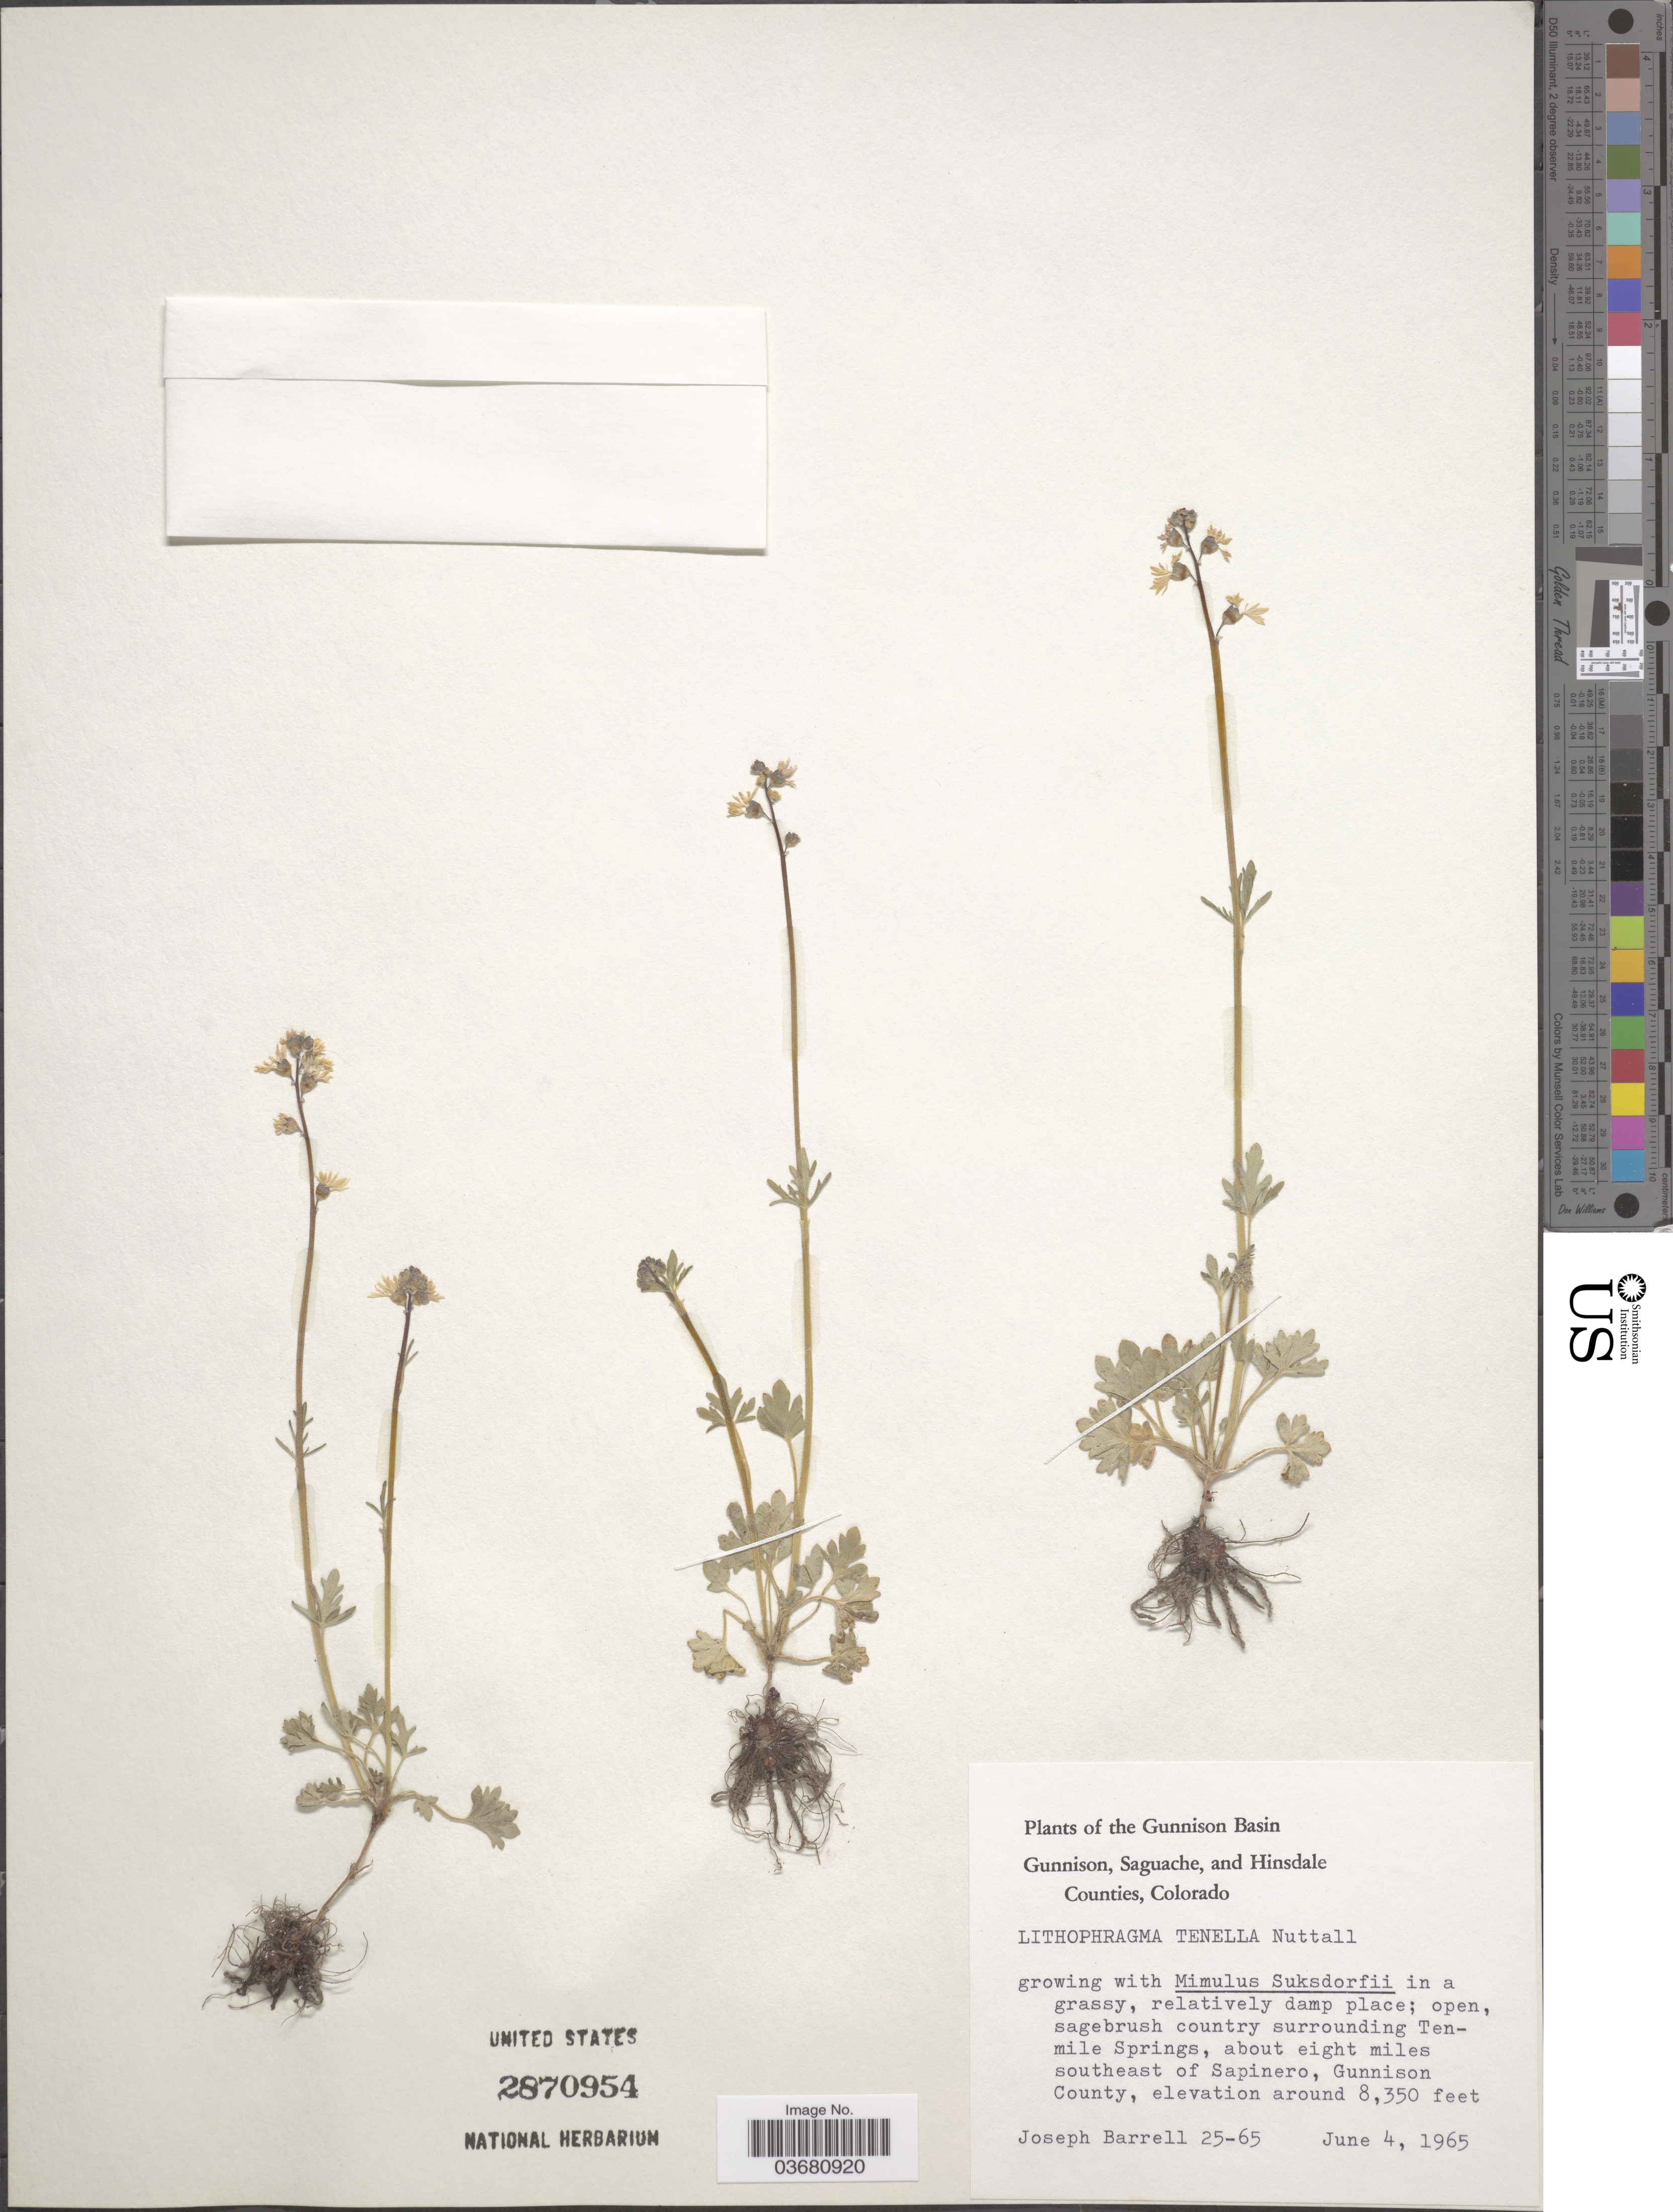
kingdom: Plantae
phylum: Tracheophyta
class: Magnoliopsida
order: Saxifragales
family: Saxifragaceae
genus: Lithophragma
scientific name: Lithophragma tenellum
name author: Nutt.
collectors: J. Barrell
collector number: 25-65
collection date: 1965-06-04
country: United States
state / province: Colorado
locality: The Gunnison Basin. Open sagebrush country surrounding Tenmile Springs, about eight miles southeast of Sapinero, Gunnison County.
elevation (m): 2545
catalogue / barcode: US 2870954